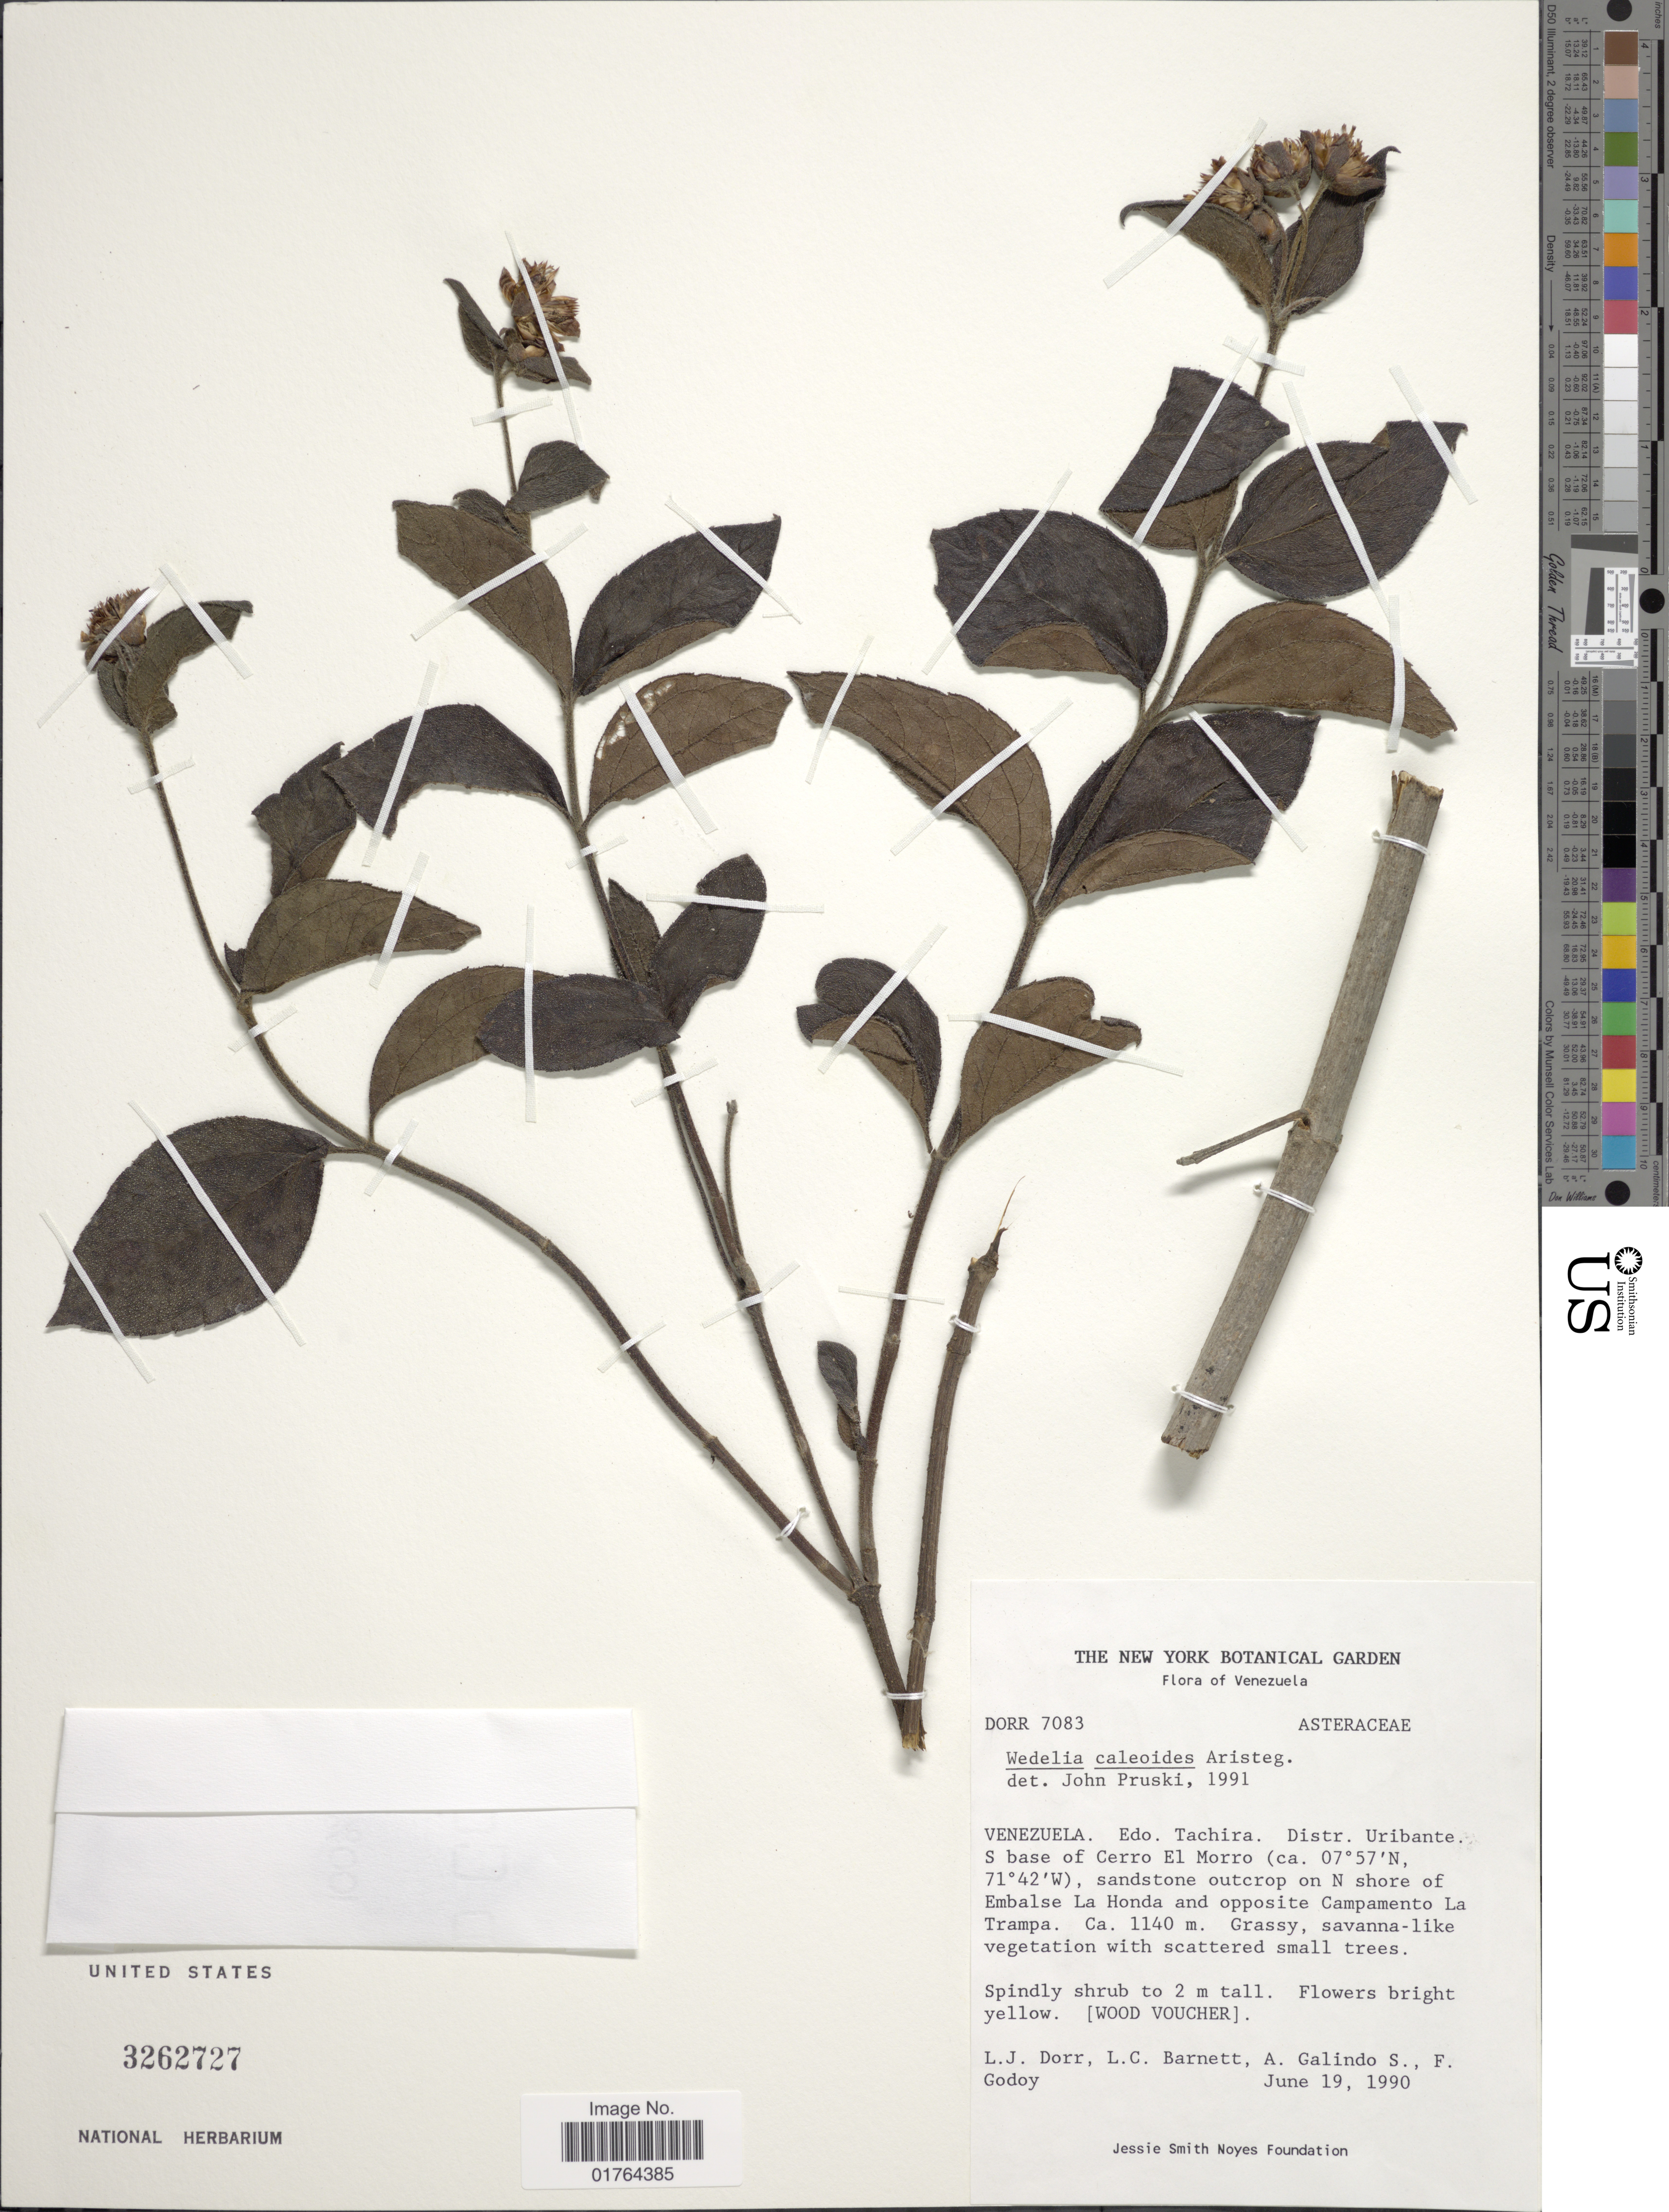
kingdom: Plantae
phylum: Tracheophyta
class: Magnoliopsida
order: Asterales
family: Asteraceae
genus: Wedelia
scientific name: Wedelia caleoides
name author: Aristeg.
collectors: L. J. Dorr, L. C. Barnett, A. Galindo S. & F. Godoy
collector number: DORR 7083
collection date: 1990-06-19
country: Venezuela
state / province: Táchira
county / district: Uribante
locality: S base of Cerro El Morro, sandstone outcrop on N shore of Embalse La Honda and opposite Campamento La Trampa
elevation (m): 1140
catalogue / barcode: US 3262727